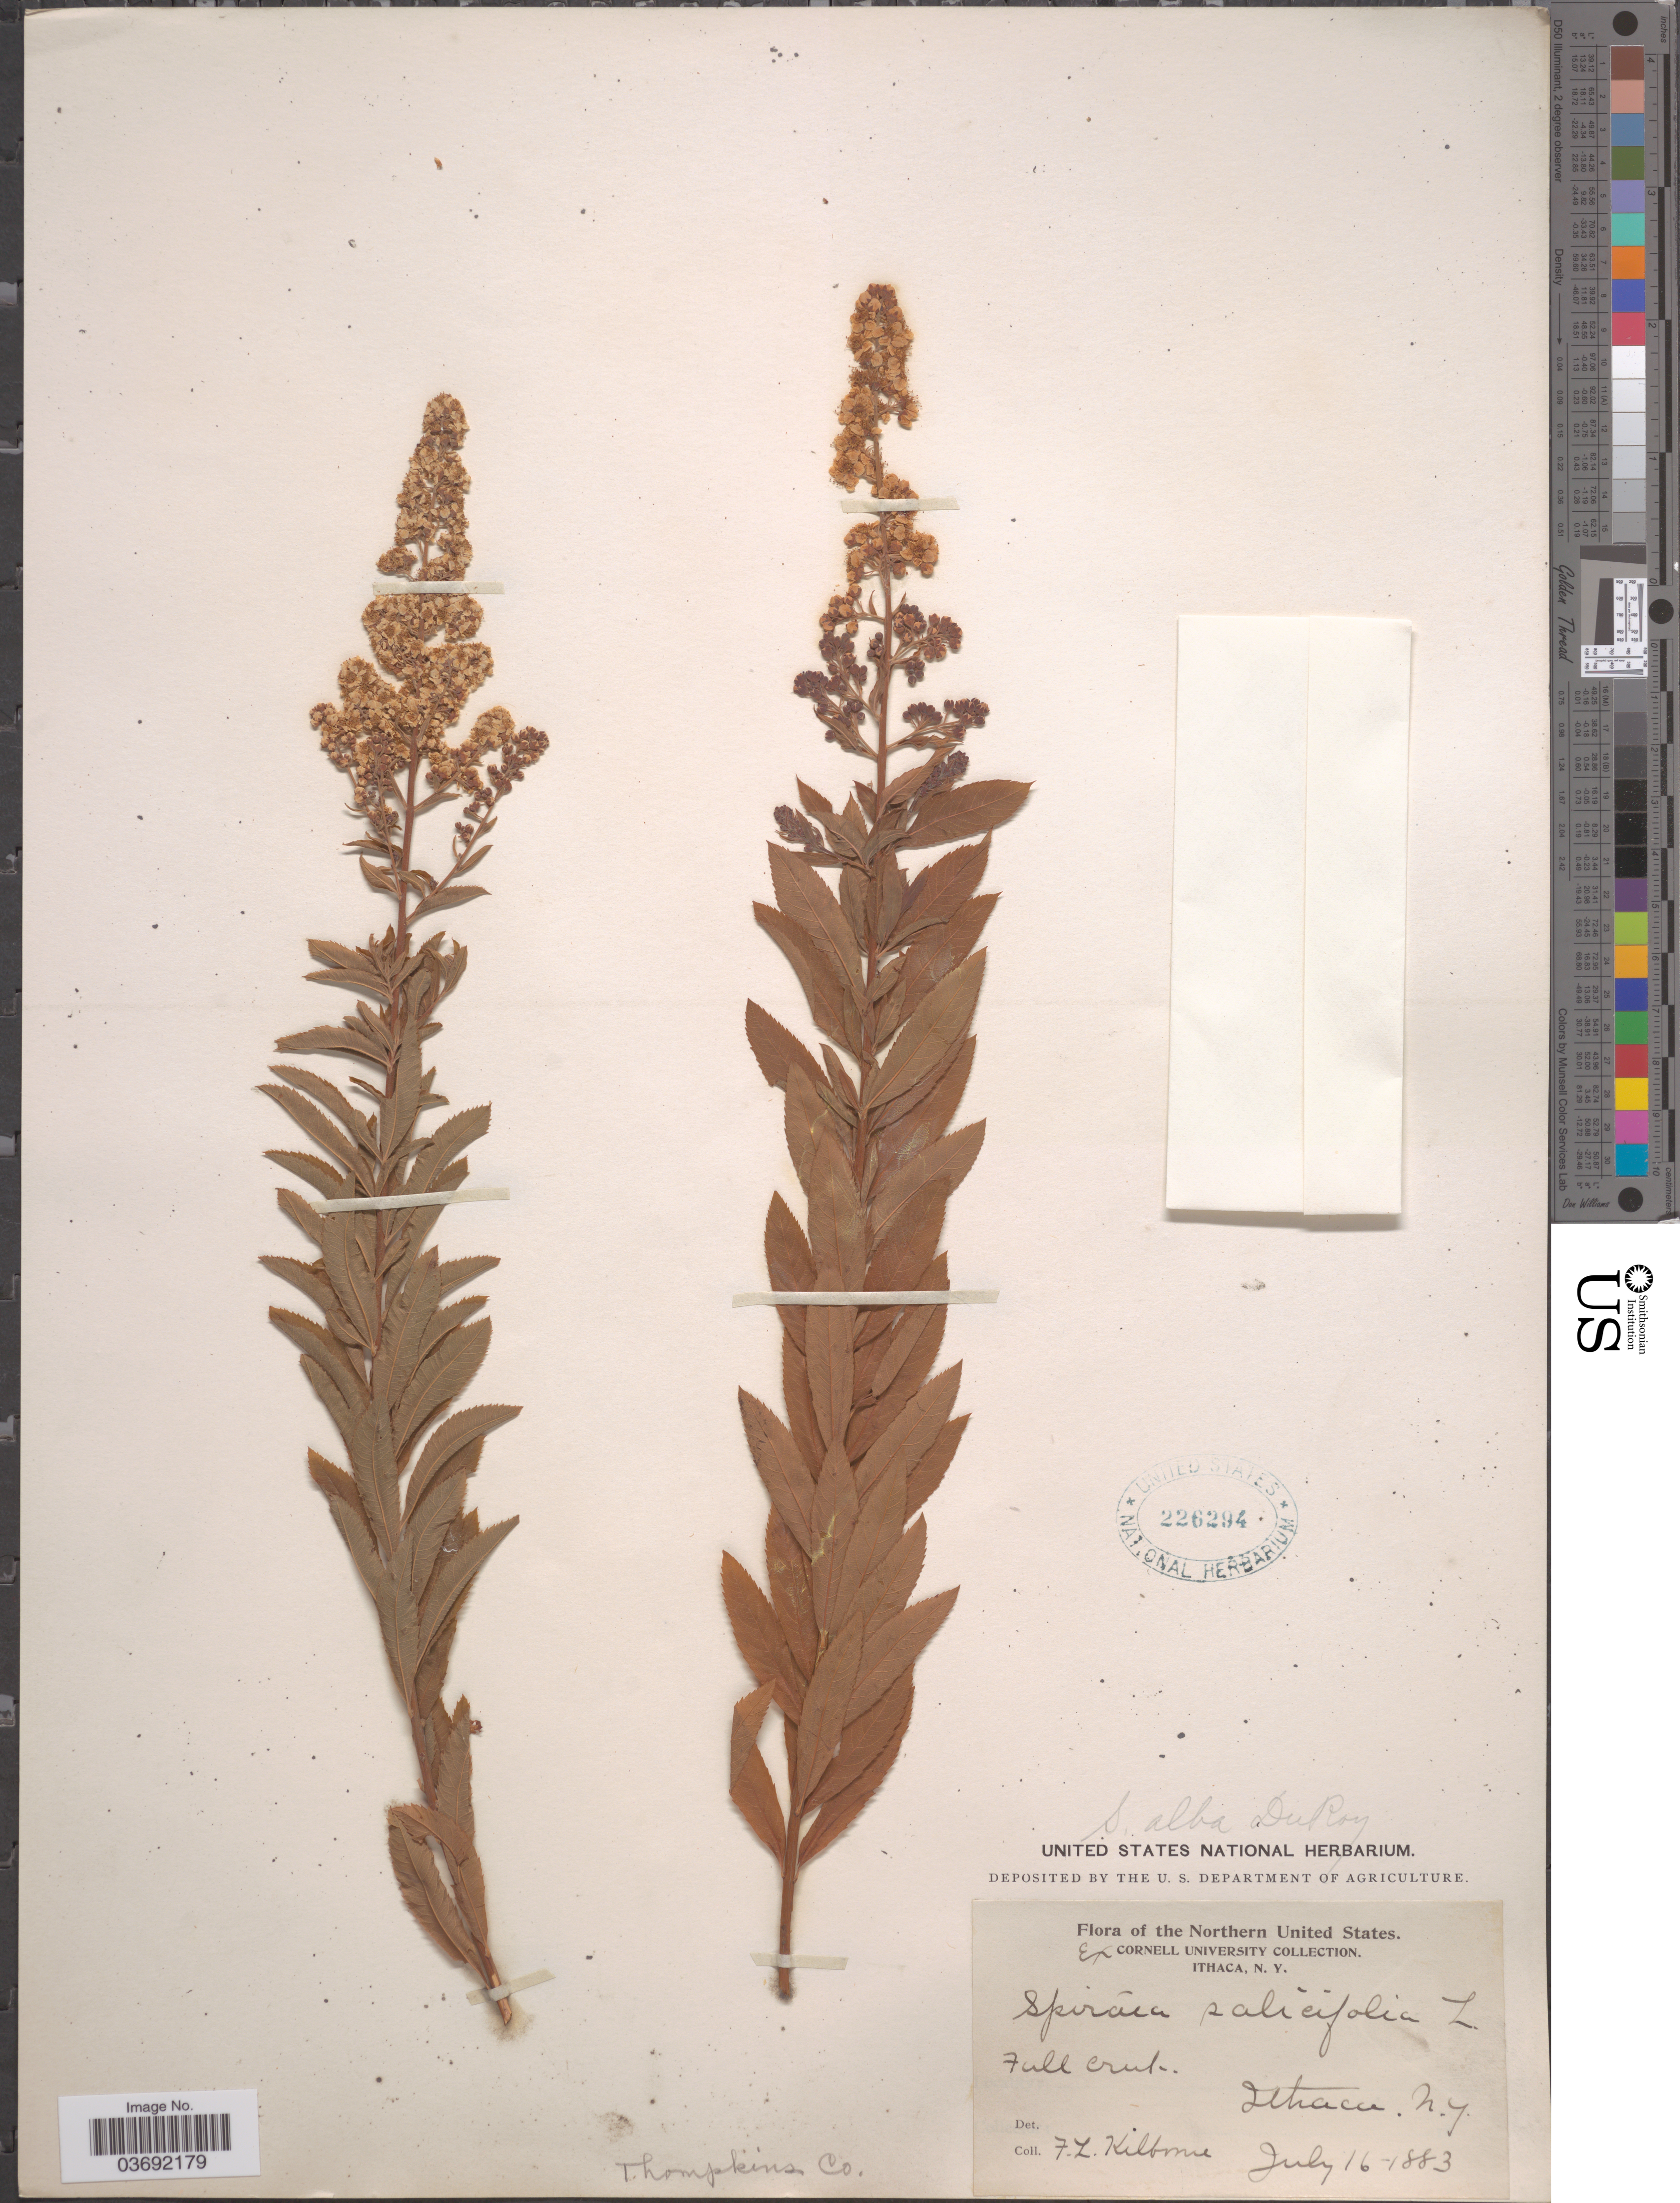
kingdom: Plantae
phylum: Tracheophyta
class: Magnoliopsida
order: Rosales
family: Rosaceae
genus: Spiraea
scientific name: Spiraea alba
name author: Du Roi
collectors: F. L. Kilborne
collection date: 1883-07-16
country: United States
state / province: New York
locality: Northern United States. Ithaca. Thompkins Co.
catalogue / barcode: US 226294